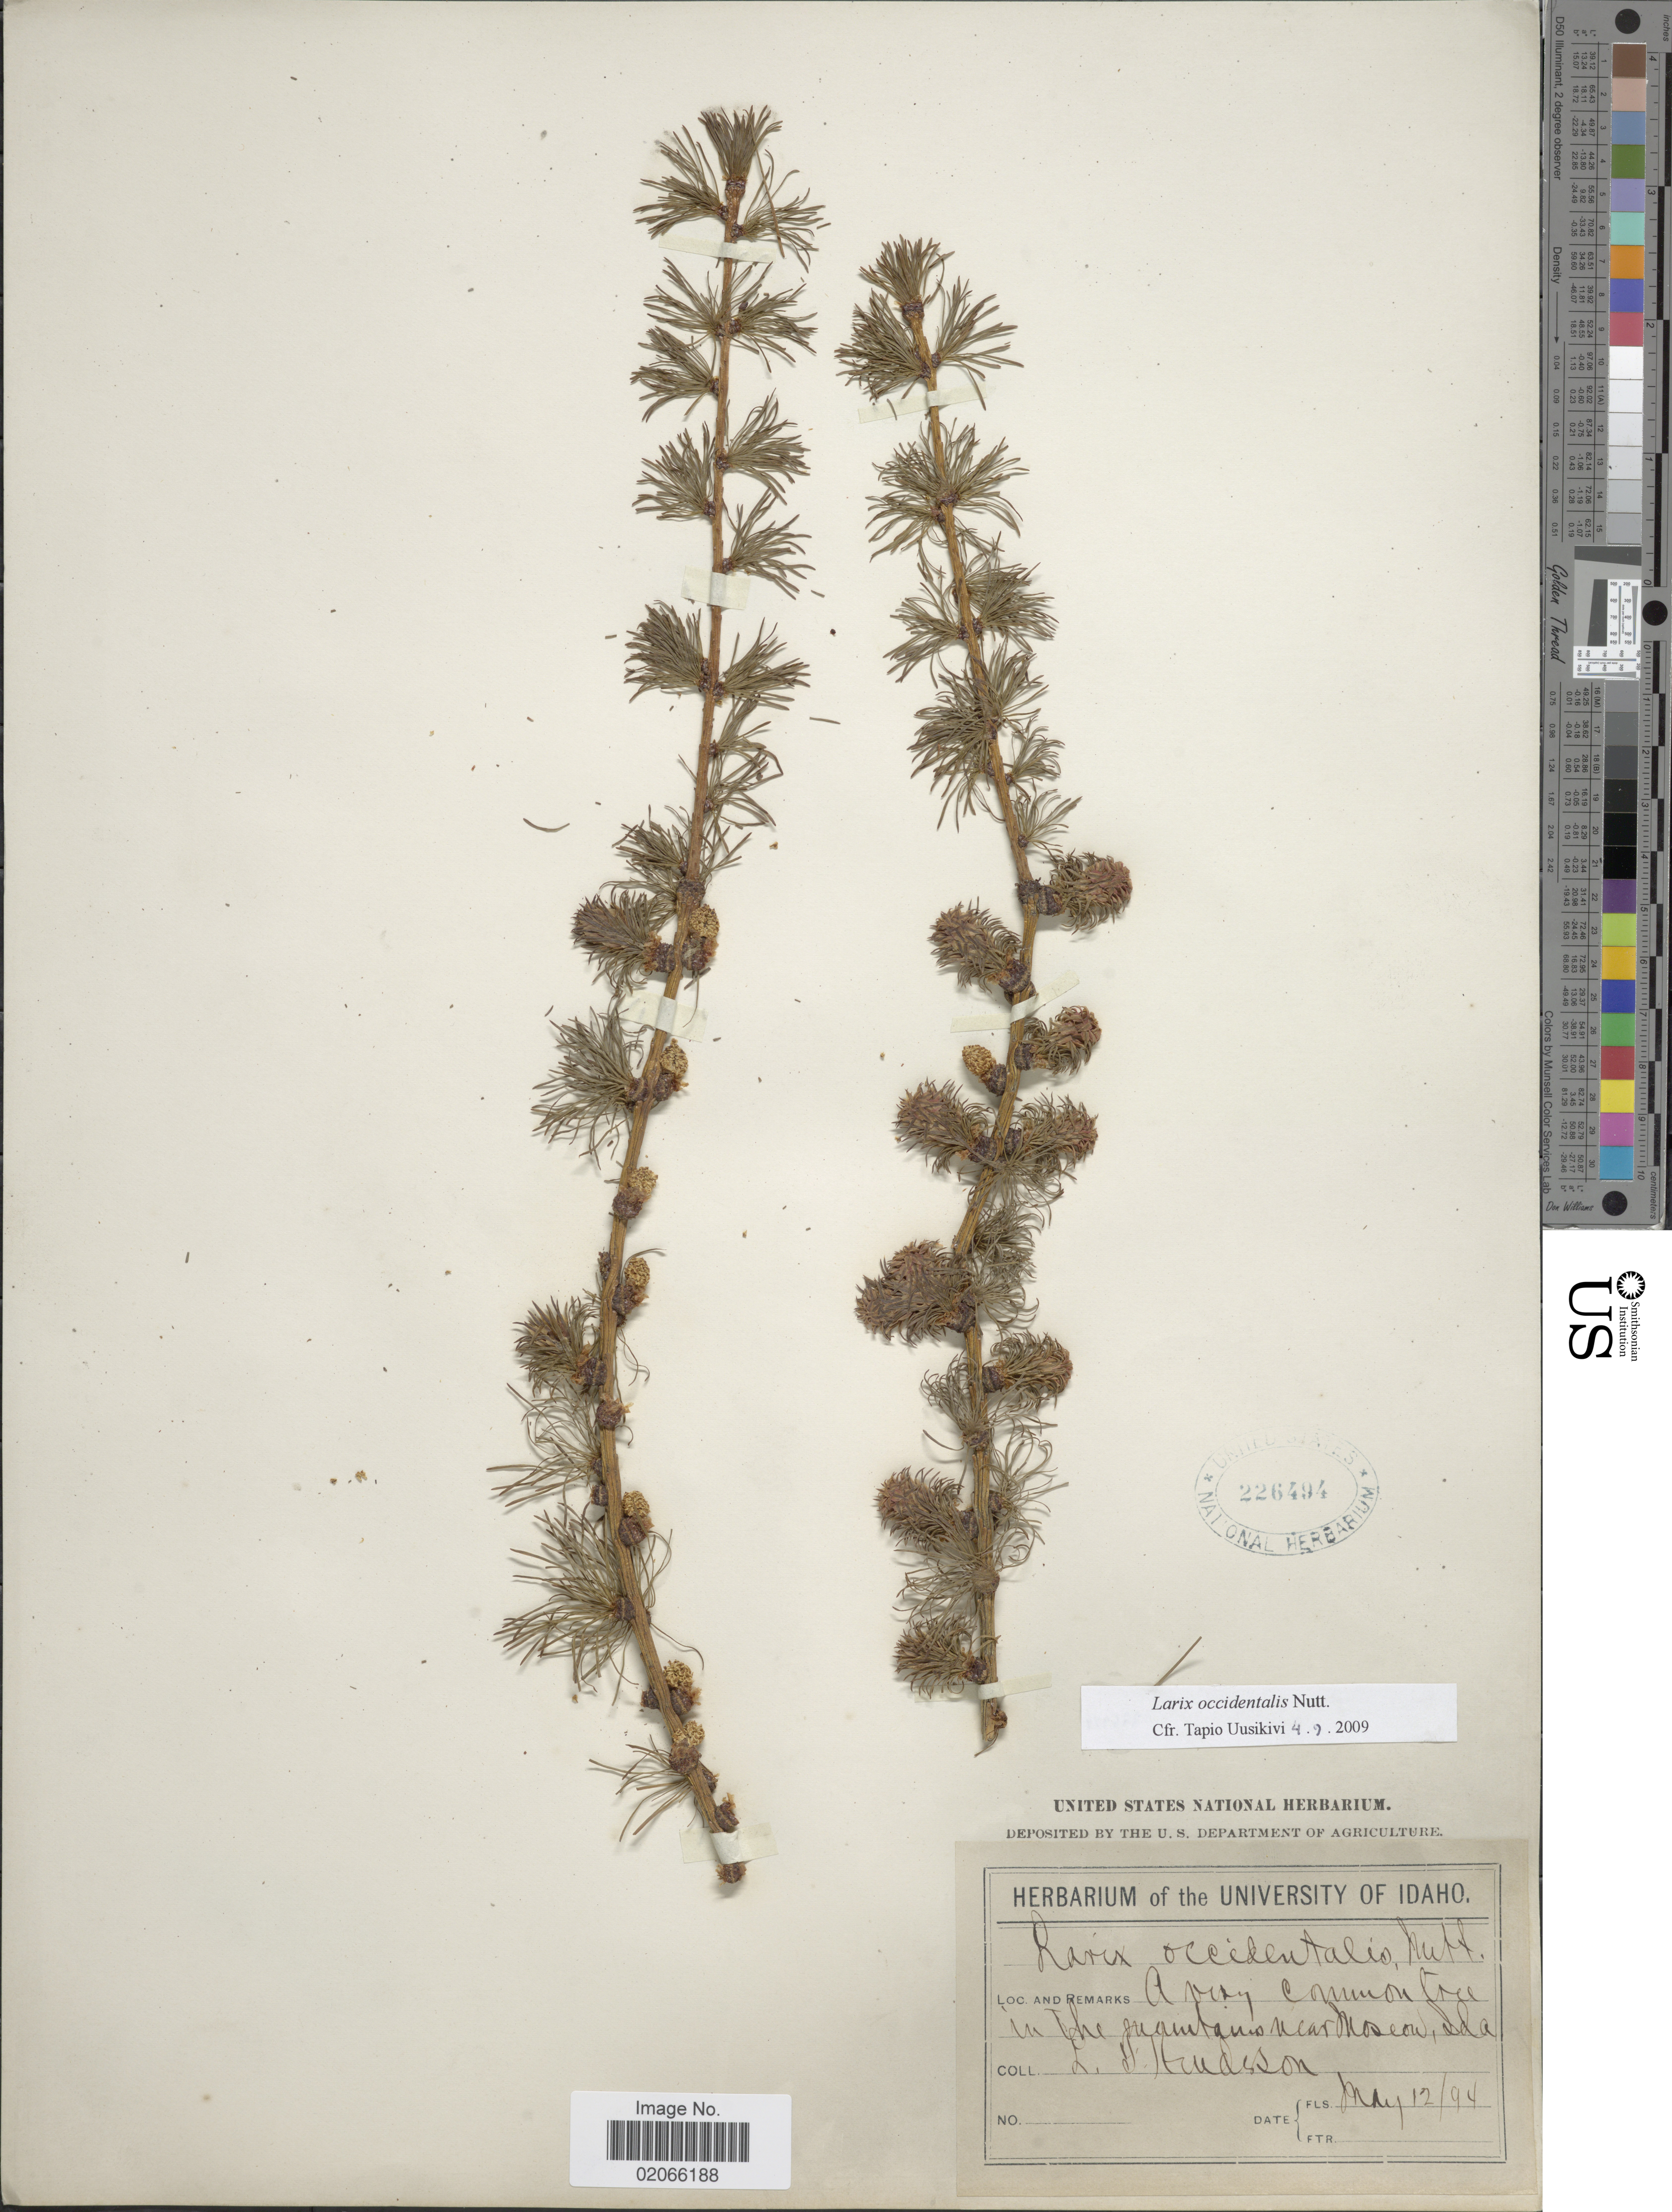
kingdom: Plantae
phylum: Tracheophyta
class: Pinopsida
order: Pinales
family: Pinaceae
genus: Larix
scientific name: Larix occidentalis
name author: Nutt.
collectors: L. F. Hudson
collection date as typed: Transcribed d/m/y: 12/5/94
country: United States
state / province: Idaho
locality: Moscow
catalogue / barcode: US 226494